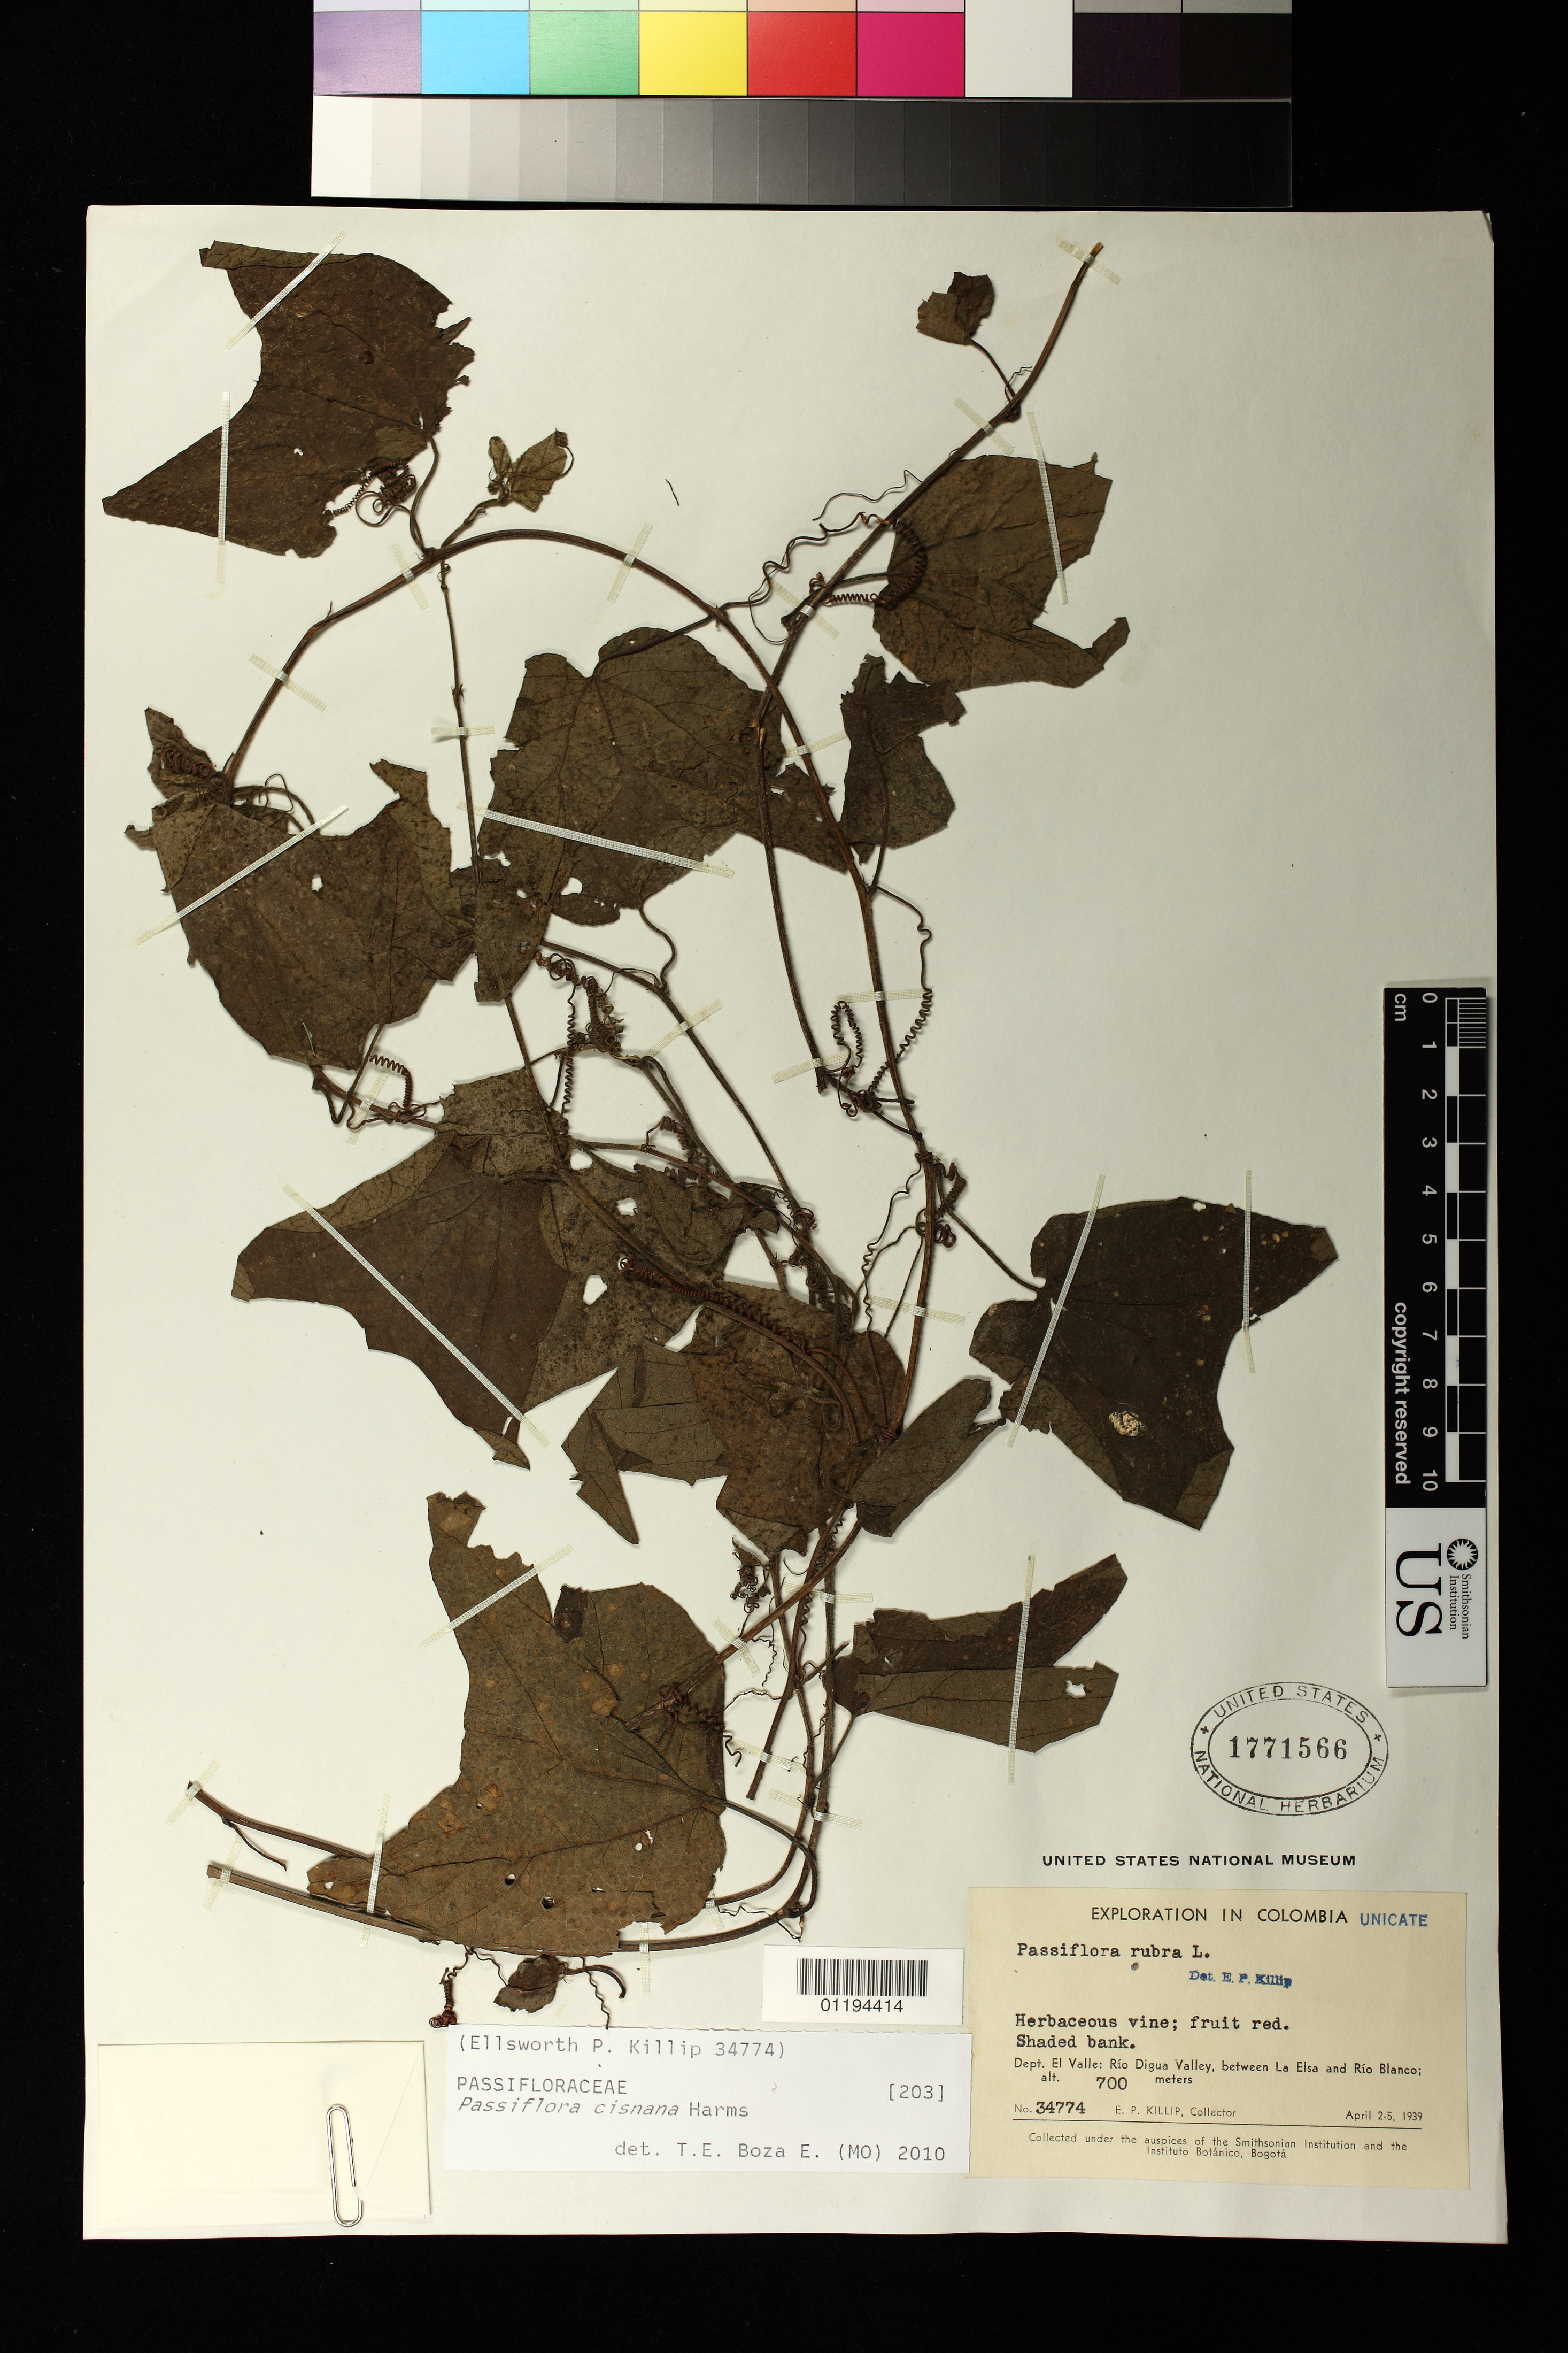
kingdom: Plantae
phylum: Tracheophyta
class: Magnoliopsida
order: Malpighiales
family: Passifloraceae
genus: Passiflora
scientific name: Passiflora cisnana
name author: Harms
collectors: E. P. Killip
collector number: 34774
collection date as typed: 02 Apr 1939 to 05 Apr 1939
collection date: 1939-04-02/1939-04-05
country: Colombia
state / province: Valle del Cauca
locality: Dept. El Valle: Rio Digua Valley, between La Elsa and Rio Blanco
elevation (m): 700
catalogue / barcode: US 1771566